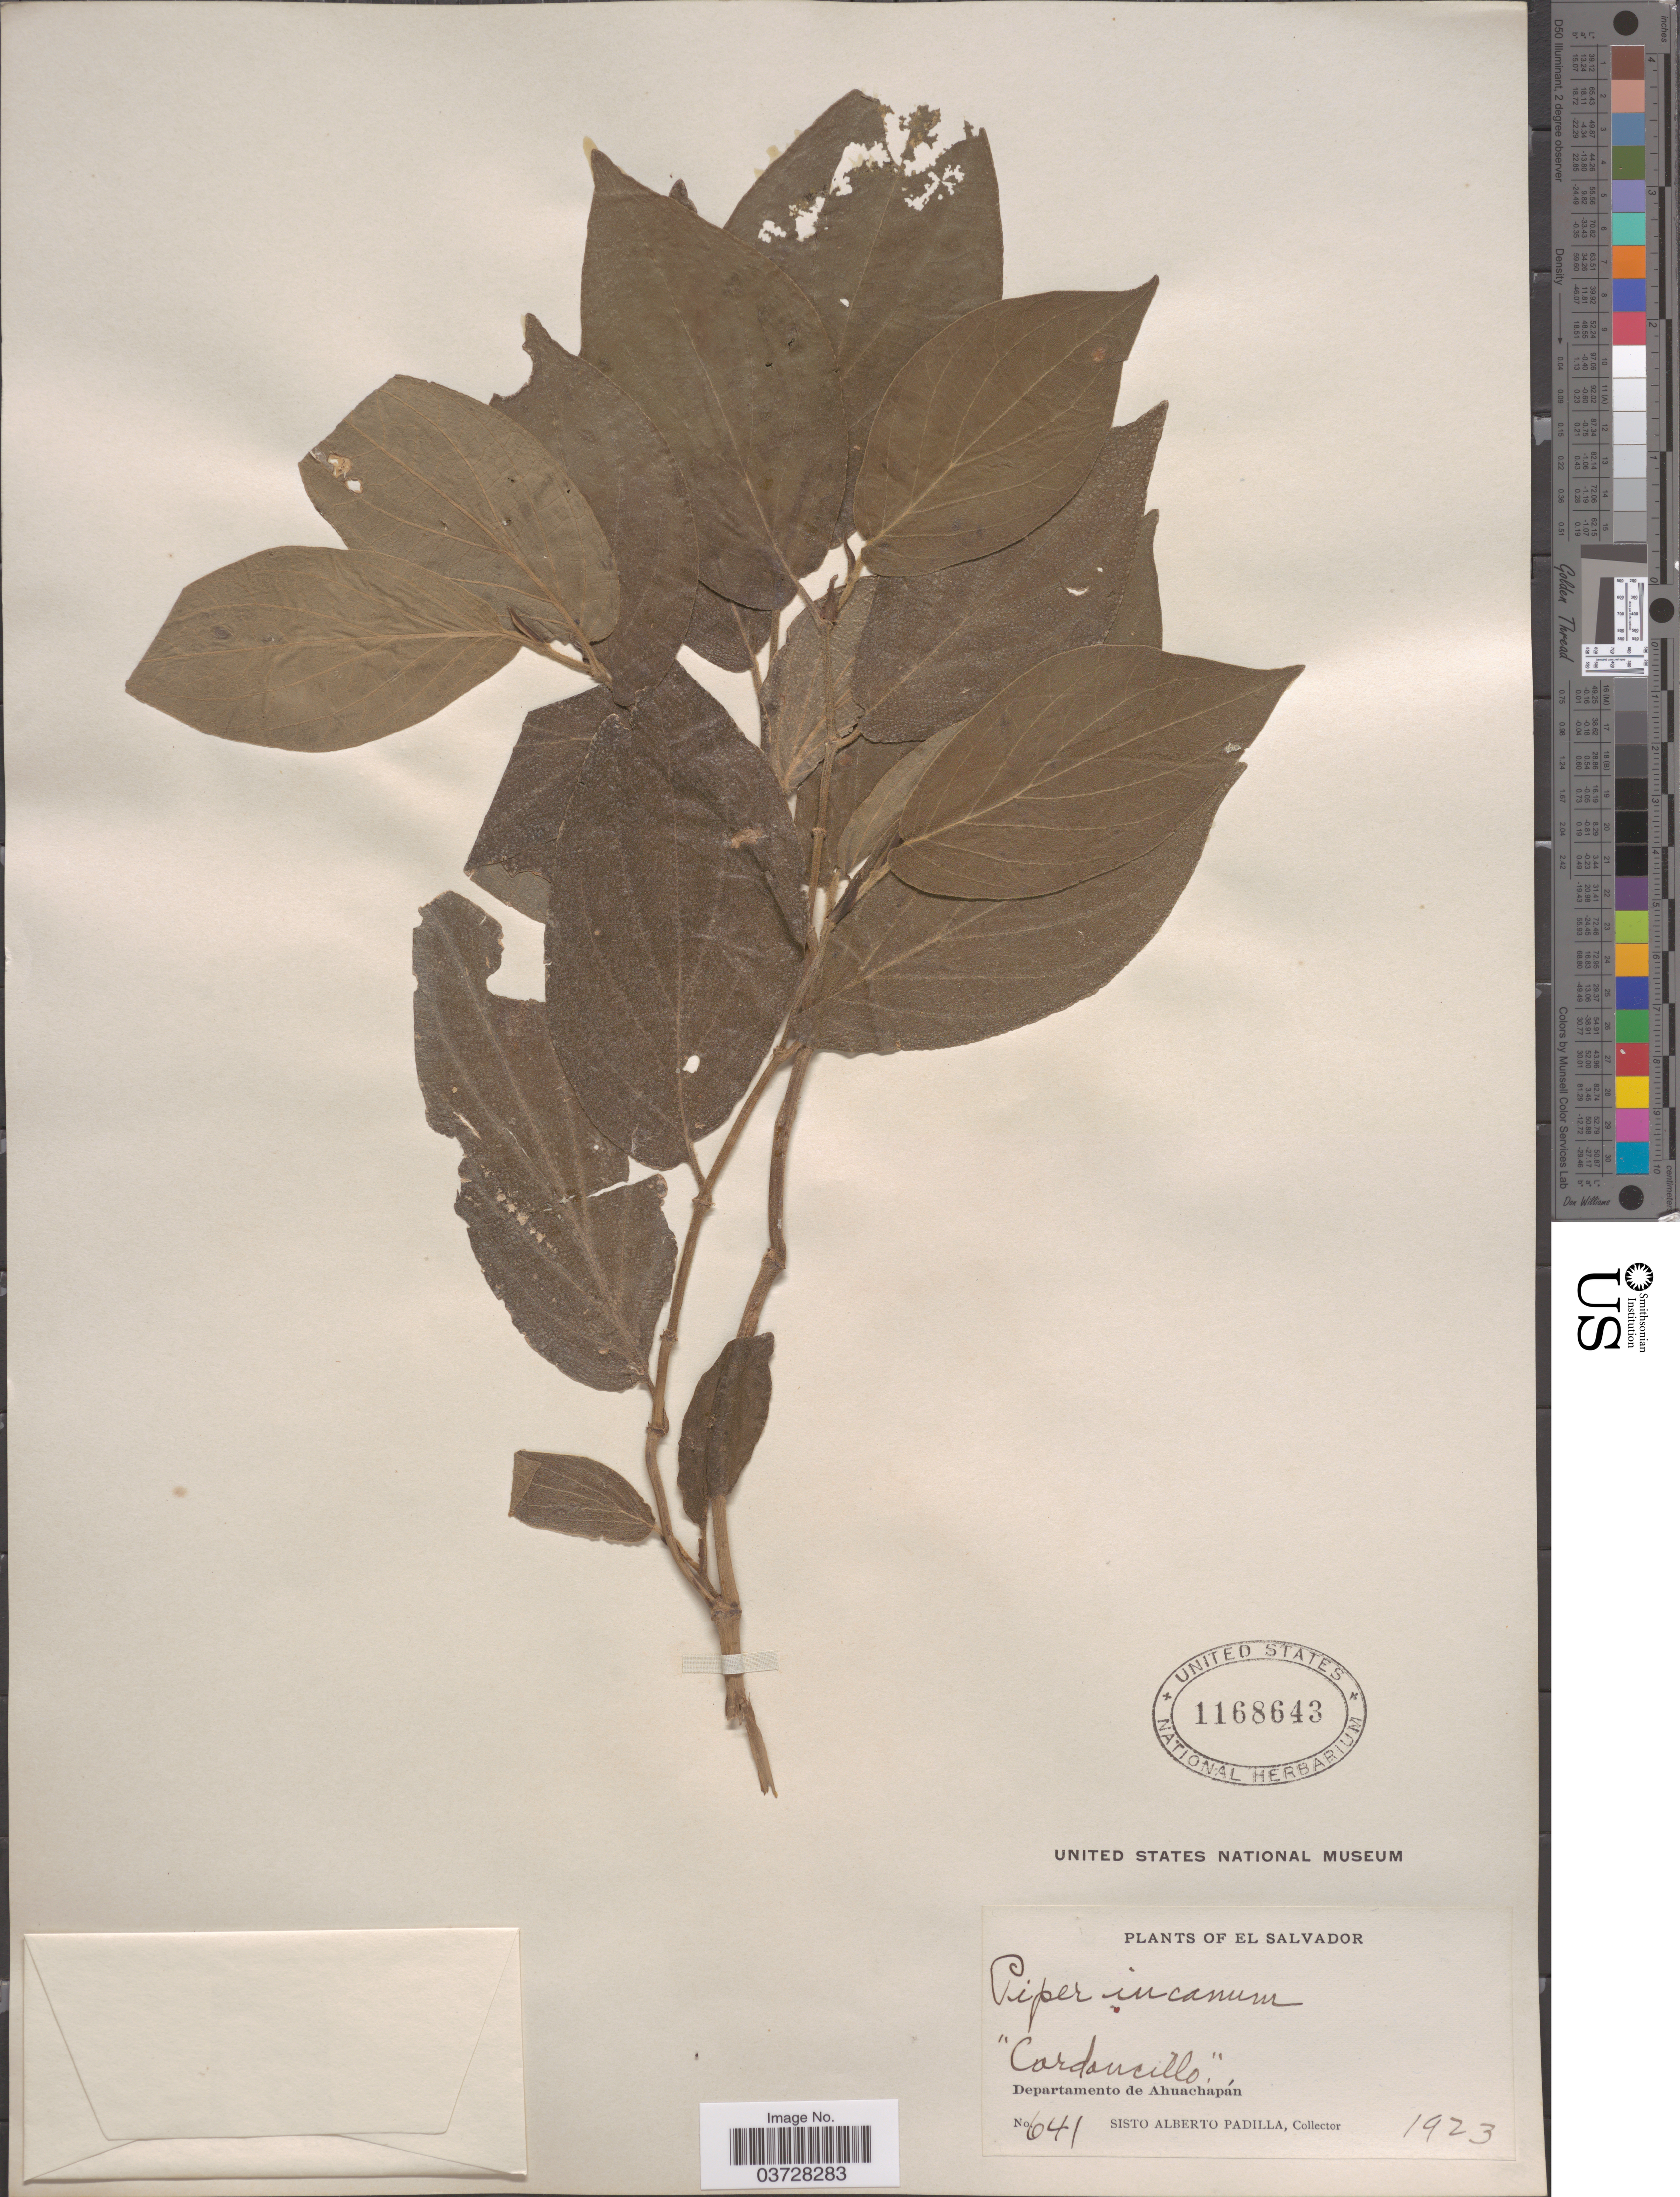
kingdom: Plantae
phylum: Tracheophyta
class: Magnoliopsida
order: Piperales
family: Piperaceae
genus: Piper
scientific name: Piper incanum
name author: Trel.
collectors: S. A. Padilla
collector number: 641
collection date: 1923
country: El Salvador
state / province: Ahuachapan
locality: Departamento de Ahuachapán.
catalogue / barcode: US 1168643